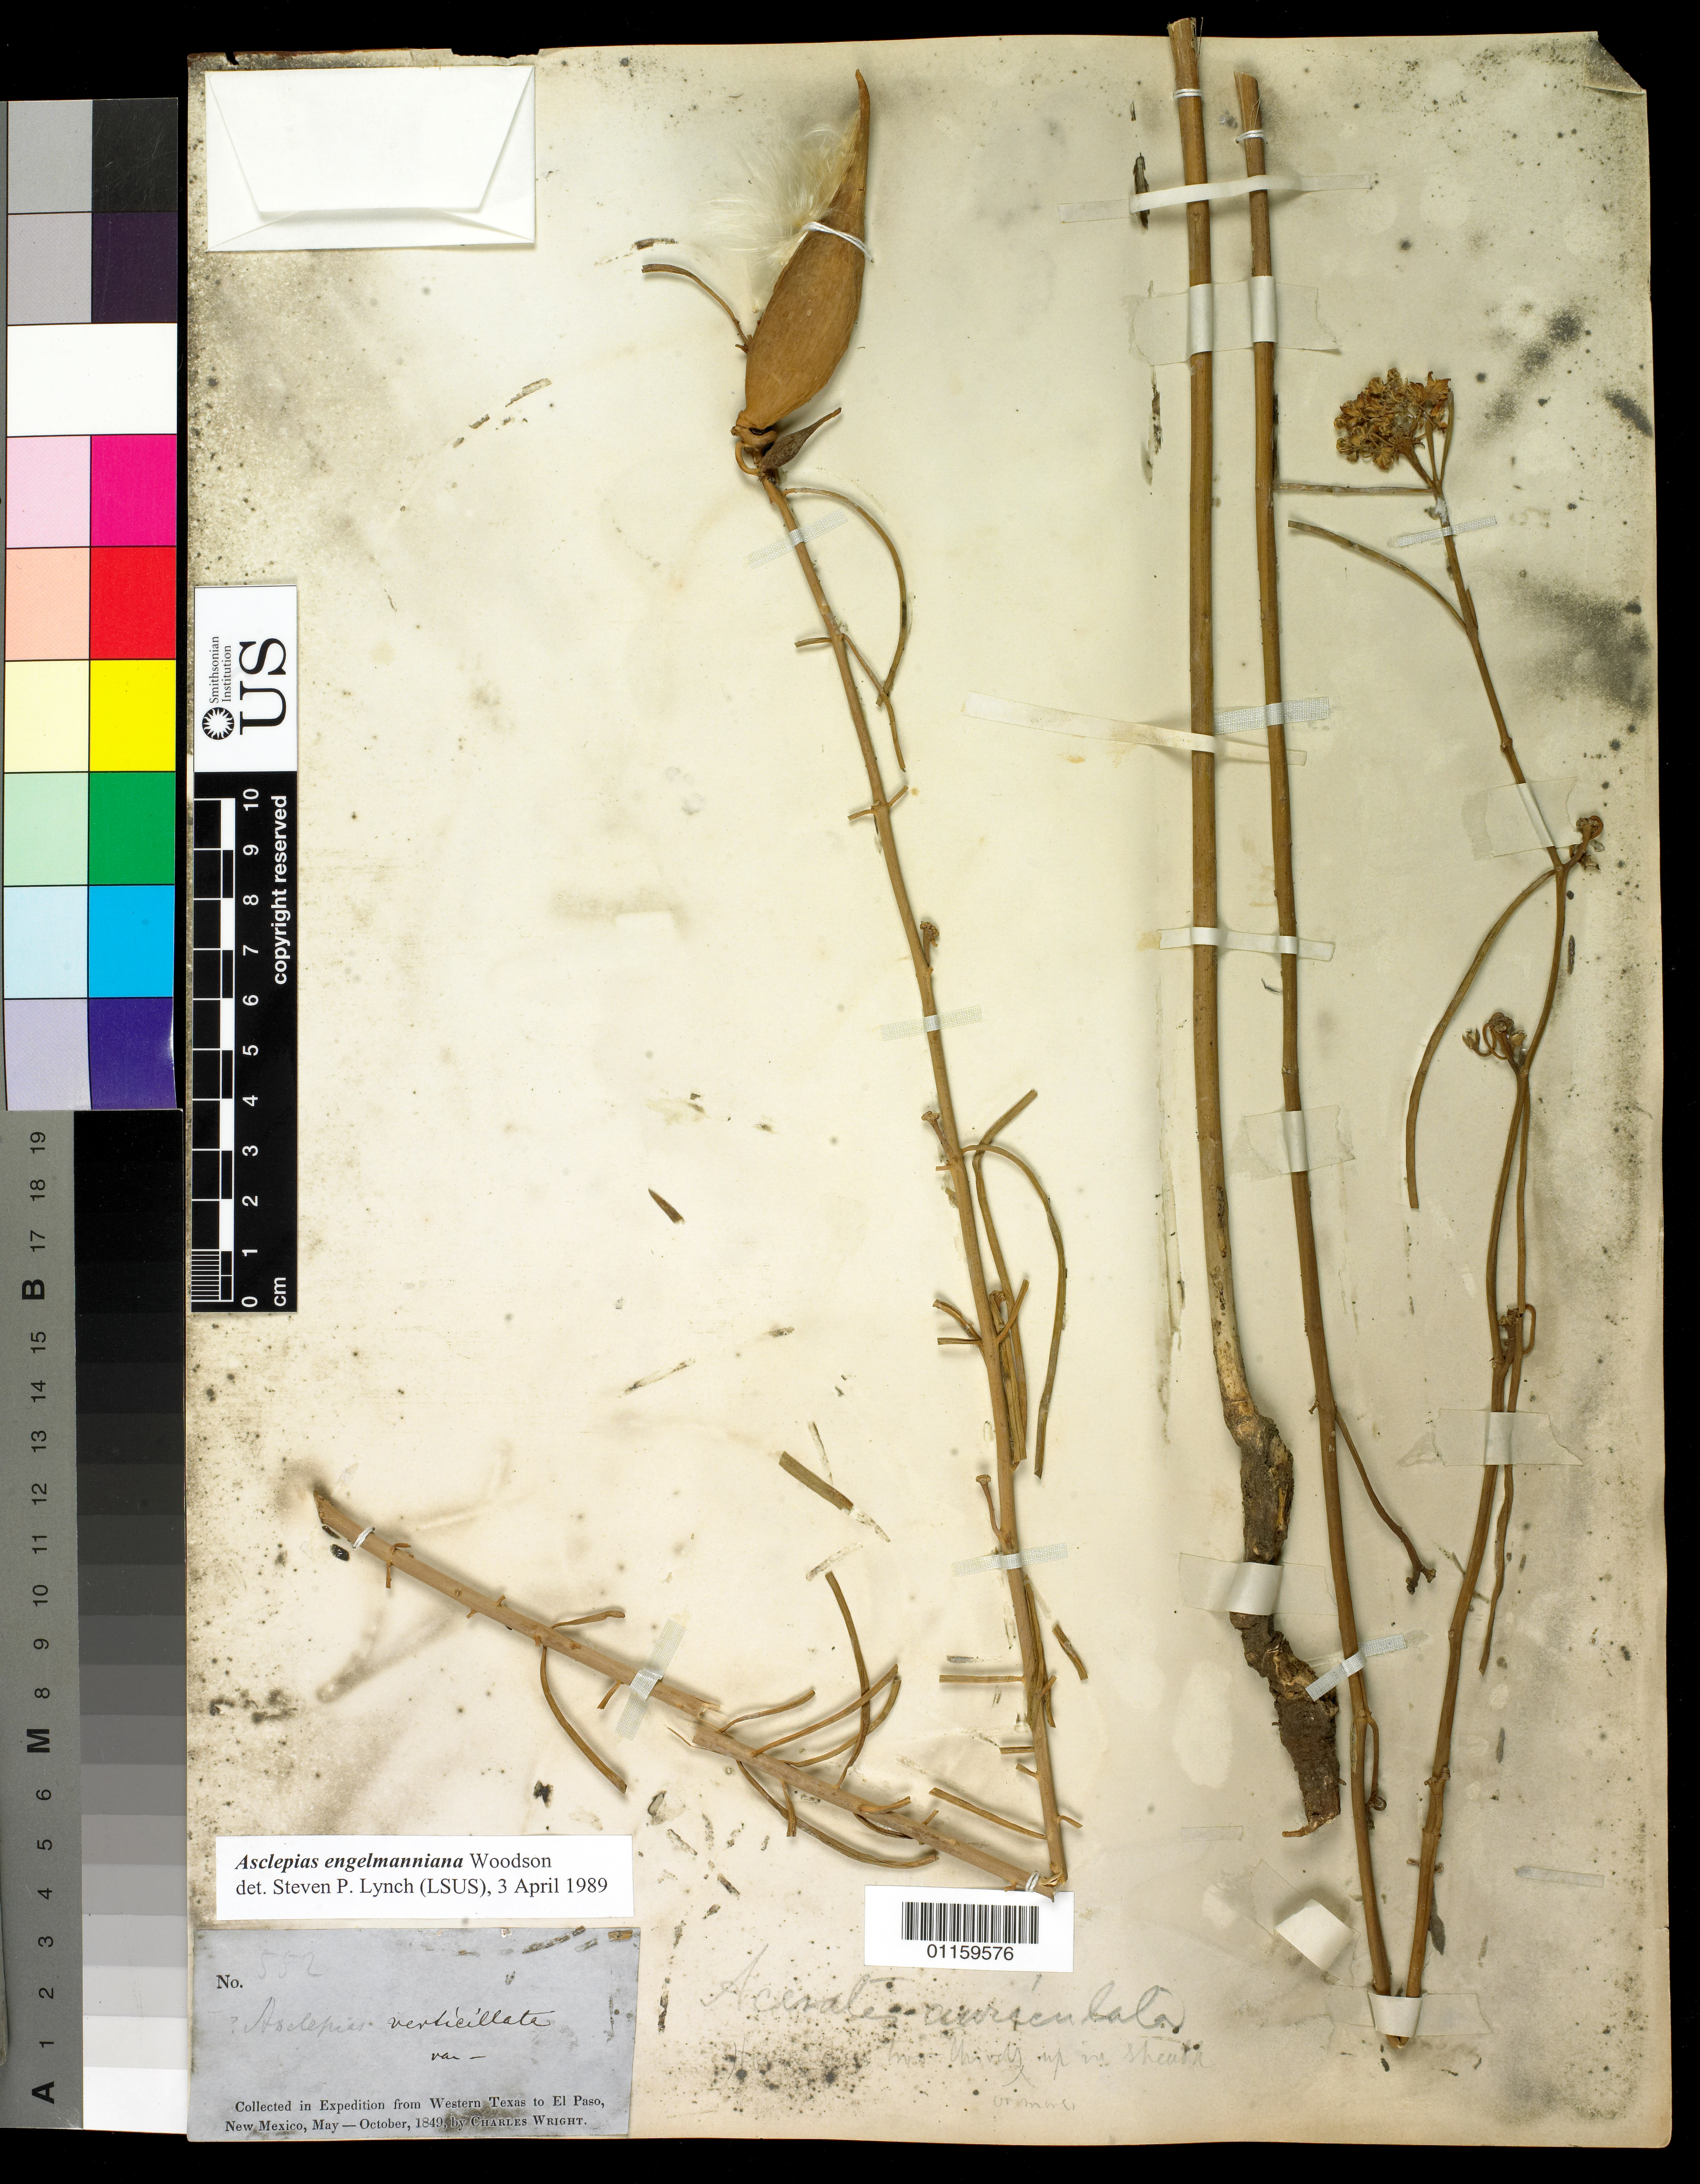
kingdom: Plantae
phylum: Tracheophyta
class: Magnoliopsida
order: Gentianales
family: Apocynaceae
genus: Asclepias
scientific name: Asclepias engelmanniana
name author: Woodson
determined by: Lynch, S.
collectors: C. Wright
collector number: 552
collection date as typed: May 1849 to -- Oct 1849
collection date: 1849-05/1849-10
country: United States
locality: From Western Texas to El Paso, New Mexico